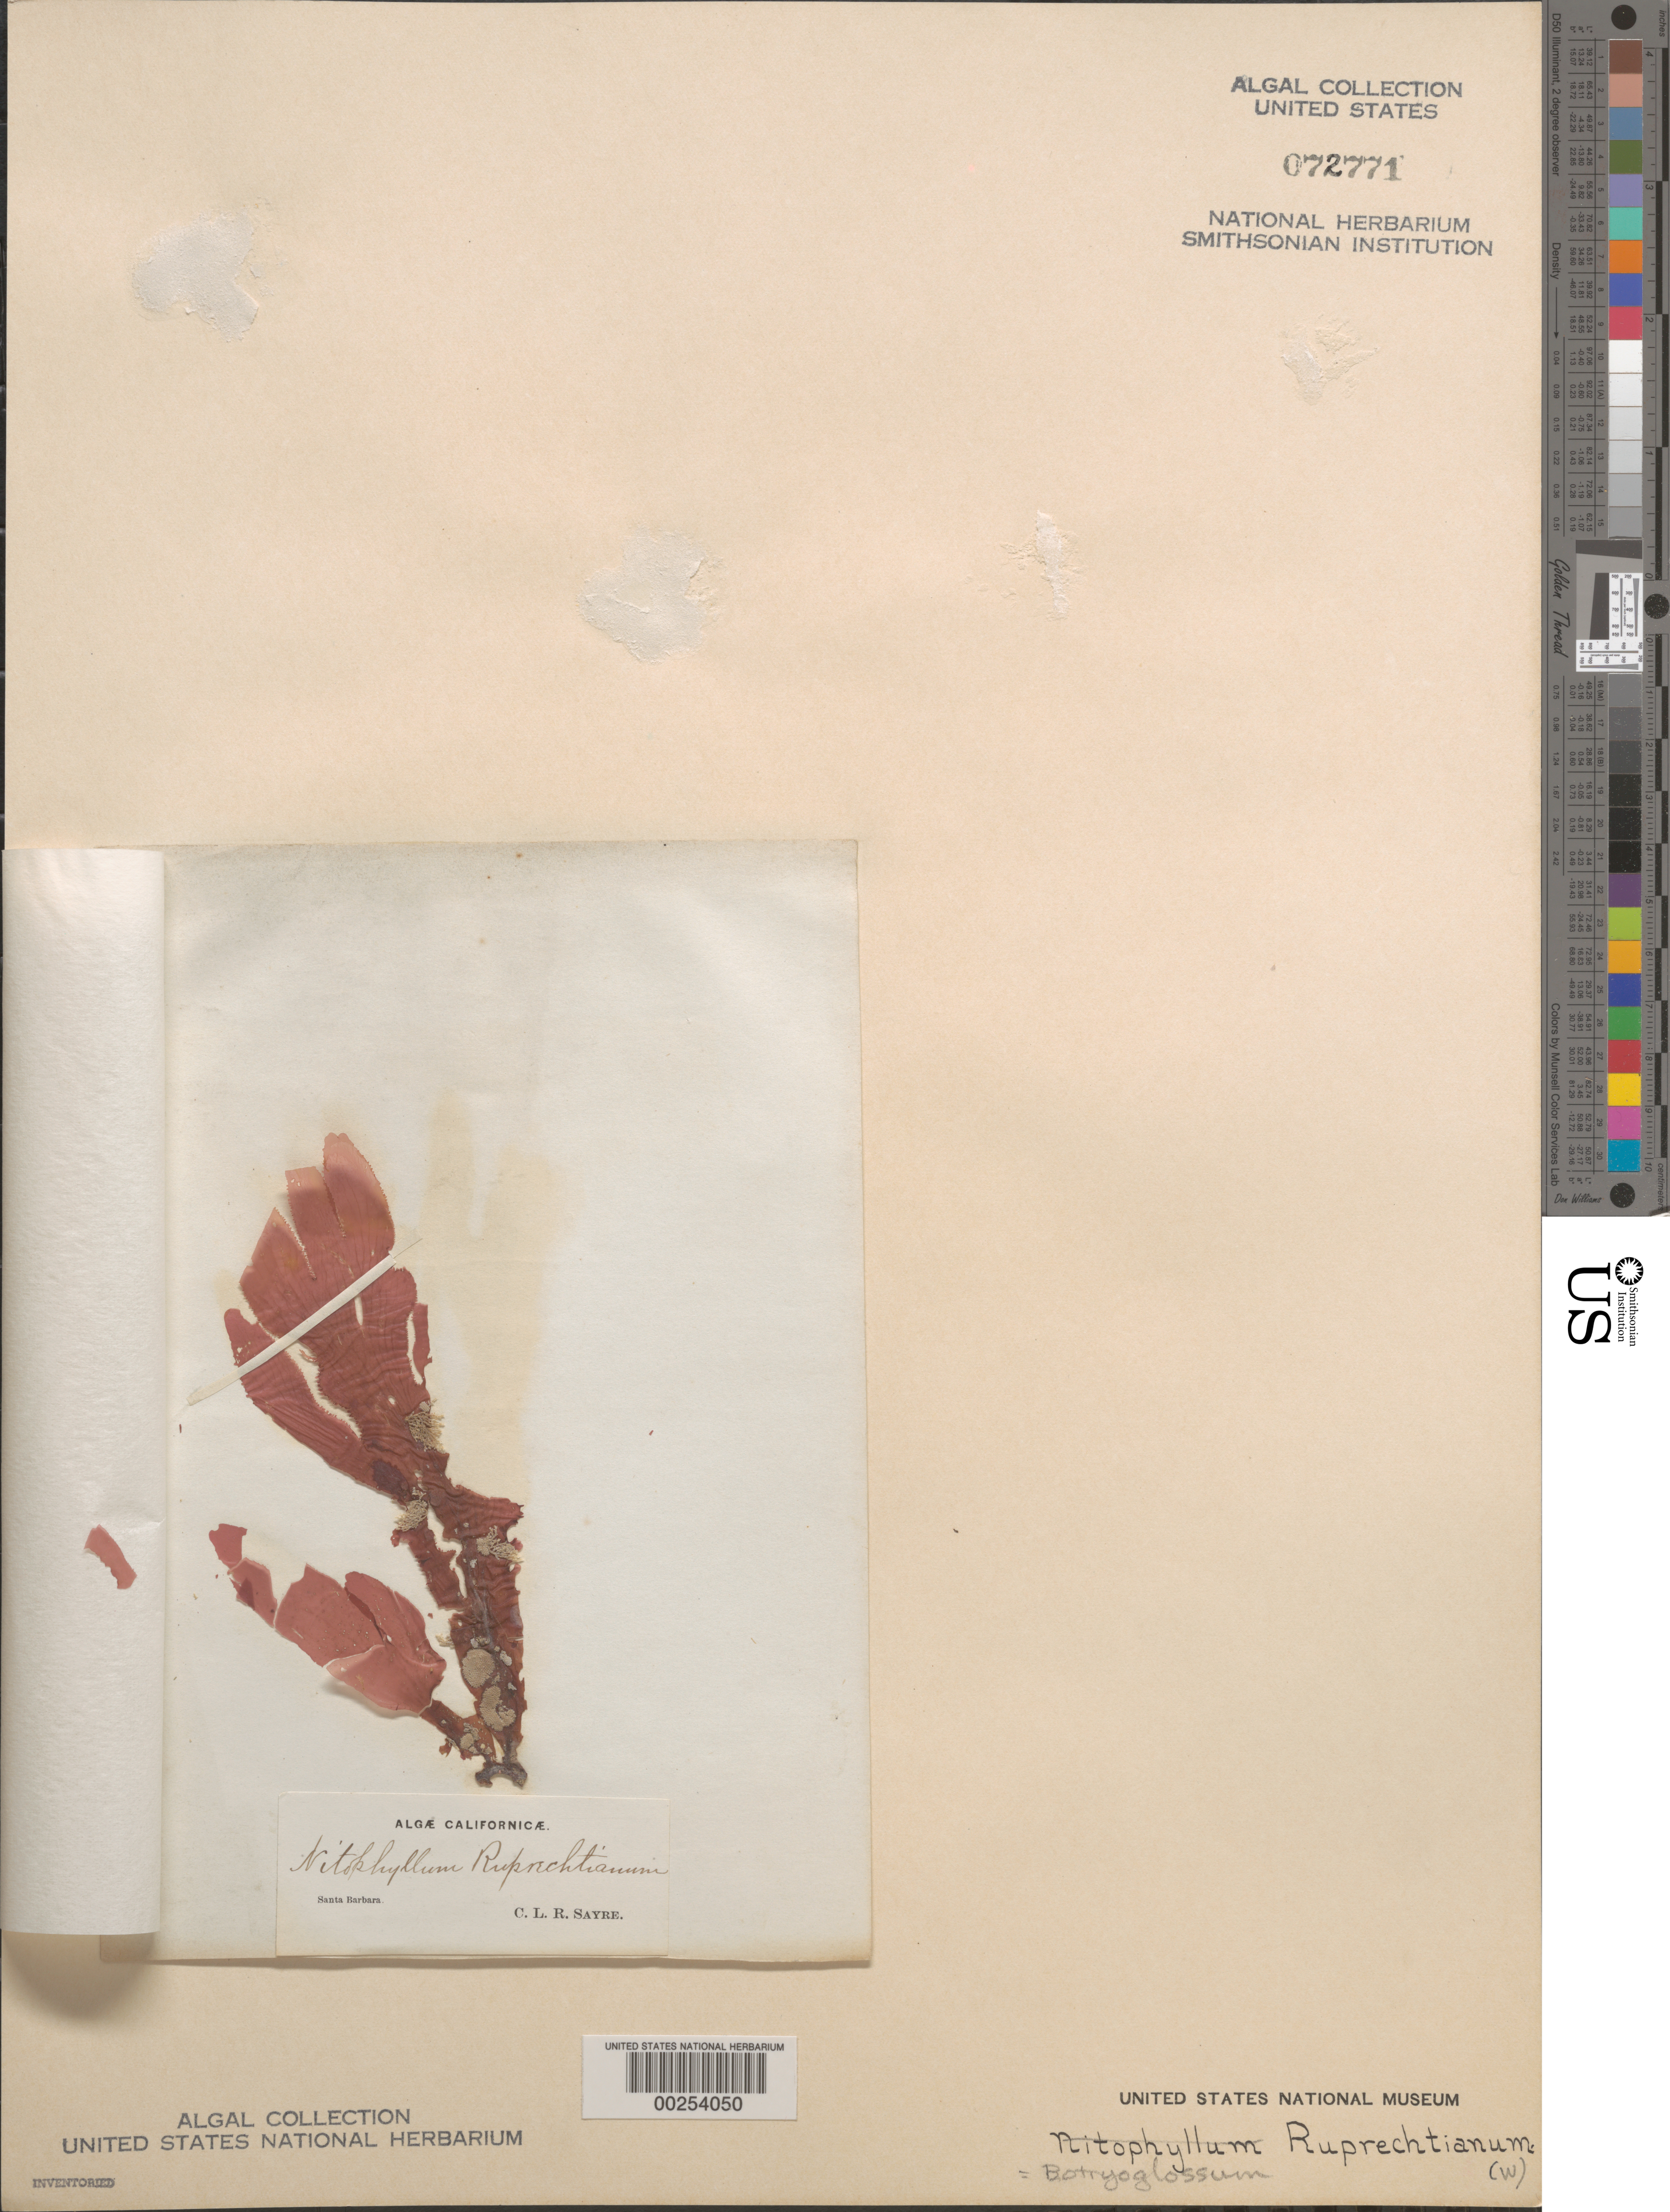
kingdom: Plantae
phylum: Rhodophyta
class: Florideophyceae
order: Ceramiales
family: Delesseriaceae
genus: Cryptopleura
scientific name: Cryptopleura ruprechtiana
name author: (J. Agardh) Kylin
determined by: Algae name updating Project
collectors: C. Sayre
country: United States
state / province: California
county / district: Santa Barbara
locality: Santa Barbara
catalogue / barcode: US 72771